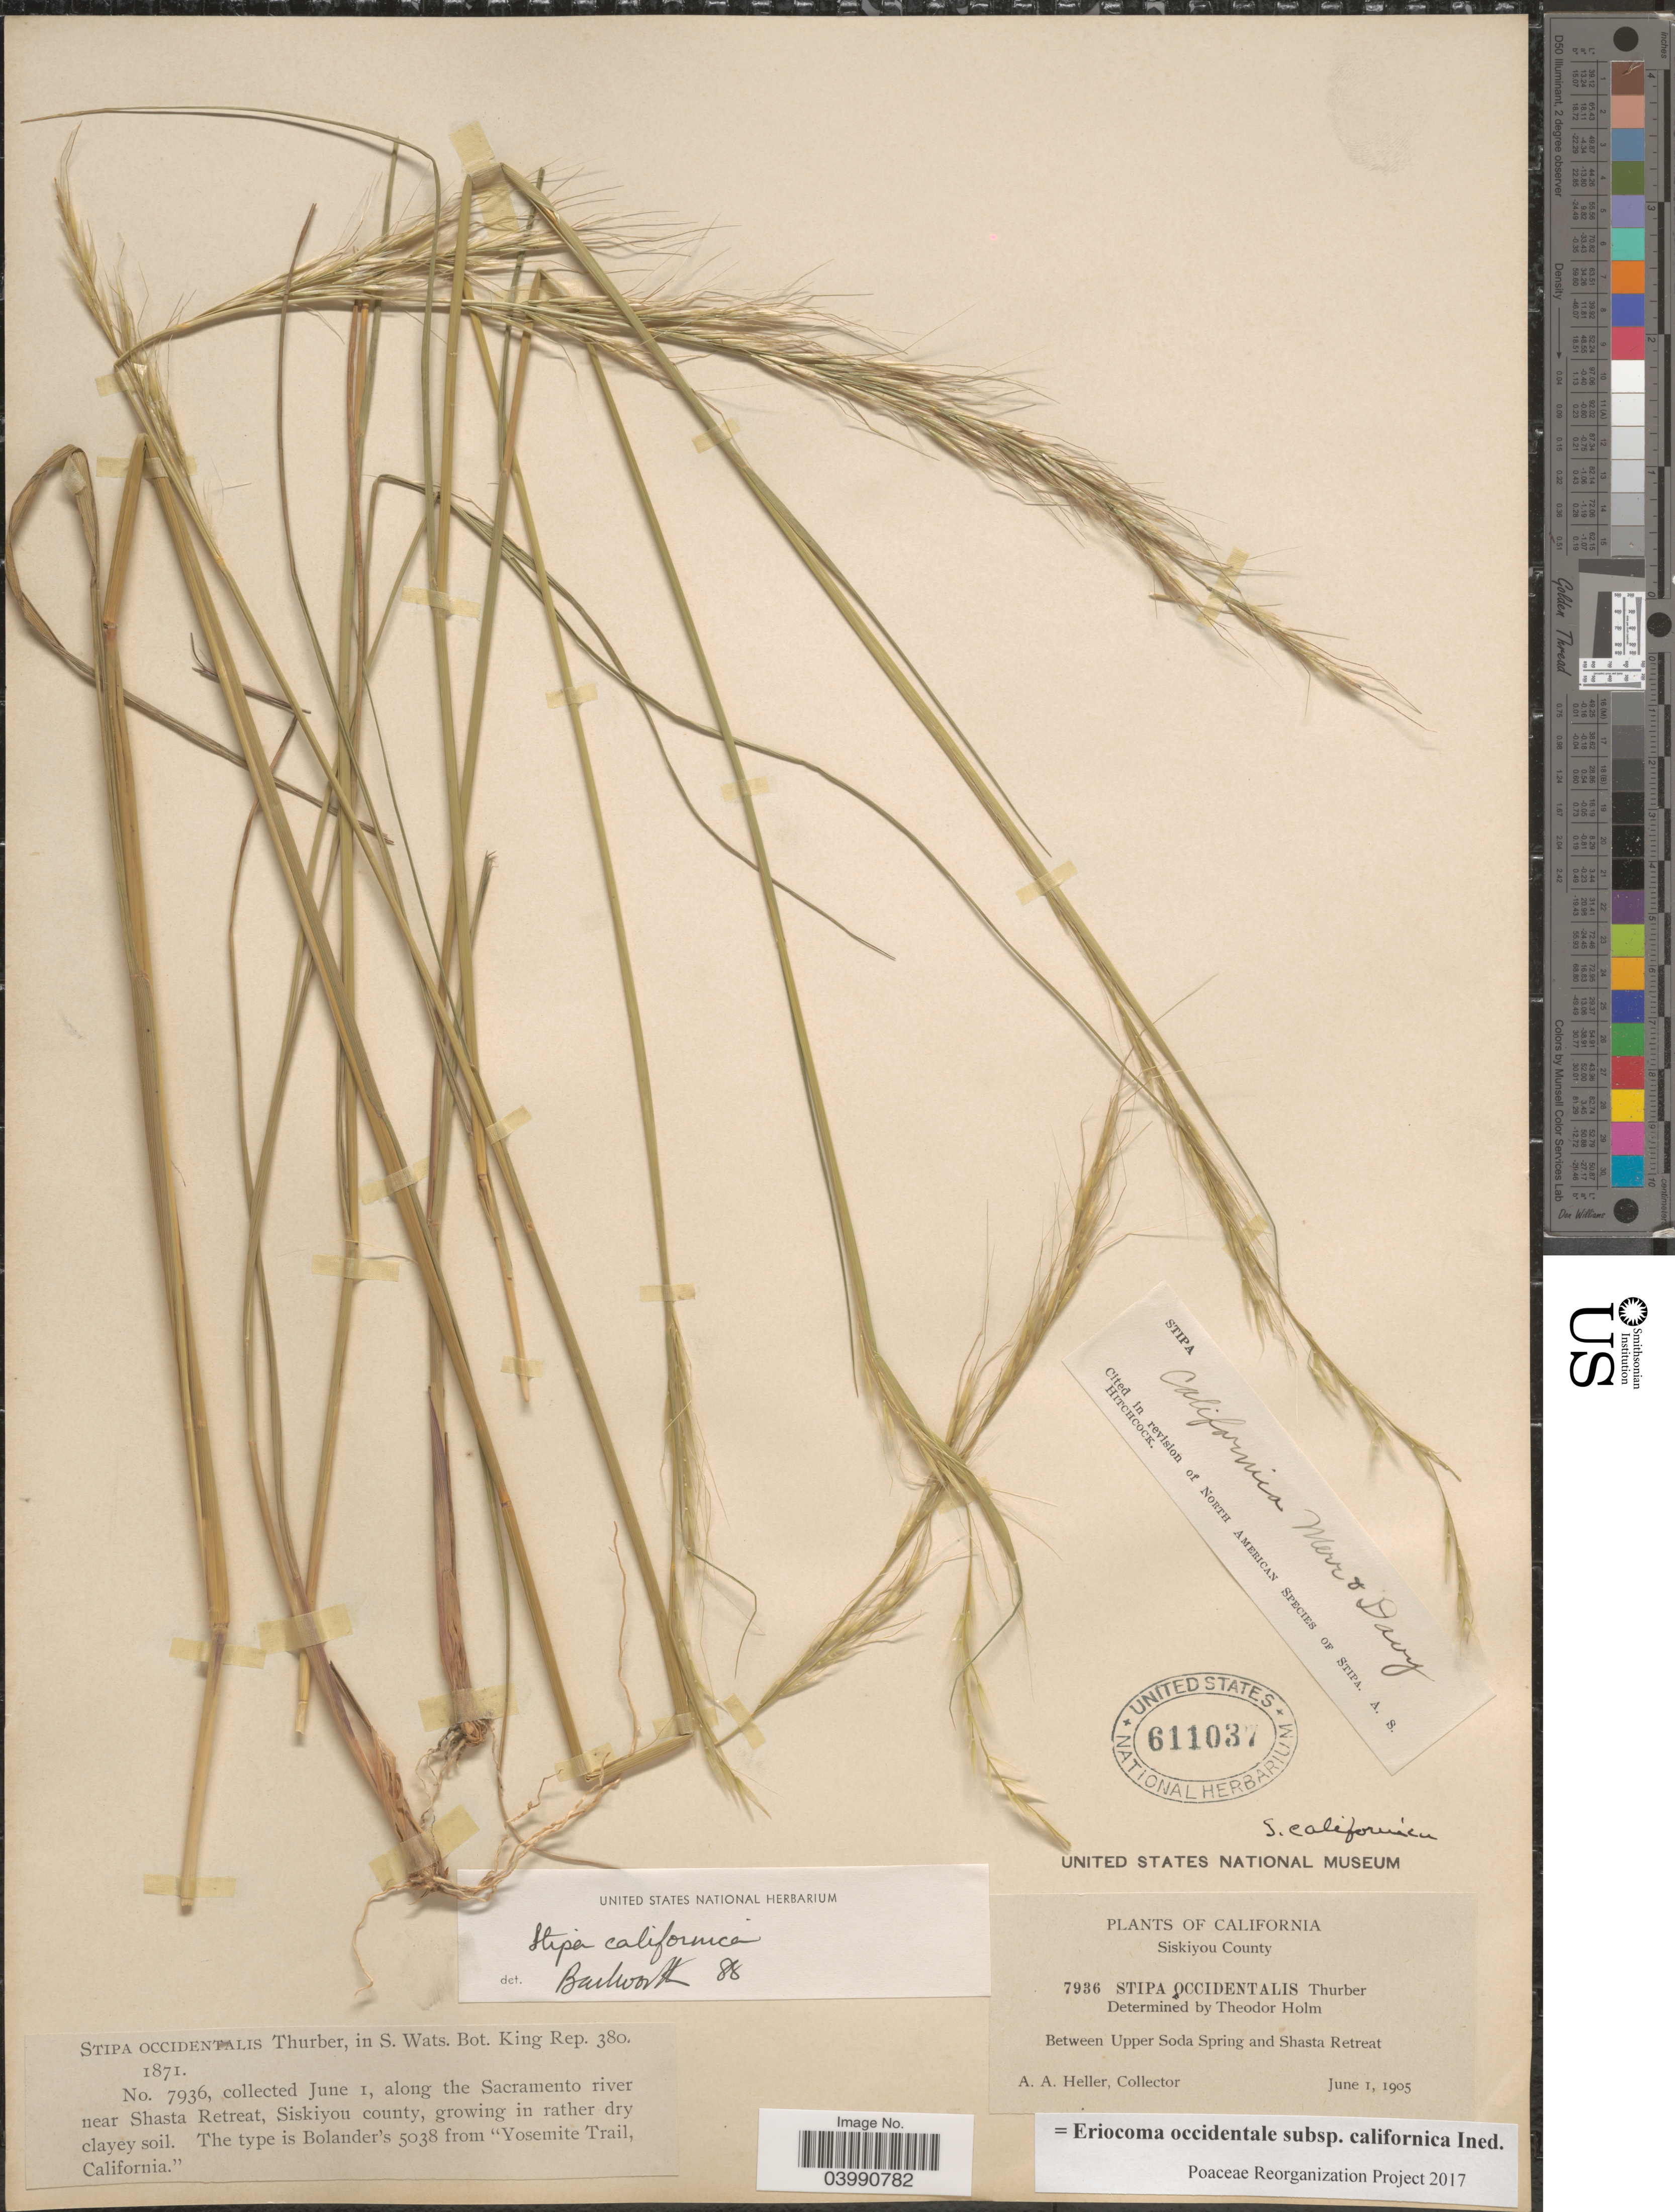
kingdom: Plantae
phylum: Tracheophyta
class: Liliopsida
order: Poales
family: Poaceae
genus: Eriocoma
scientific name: Eriocoma occidentalis subsp. californica ined.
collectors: A. A. Heller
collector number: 7936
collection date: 1905-06-01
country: United States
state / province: California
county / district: Siskiyou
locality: Siskiyou County. Along the Sacramento river near Shasta Retreat. Between Upper Soda Spring and Shasta Retreat.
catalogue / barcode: US 611037